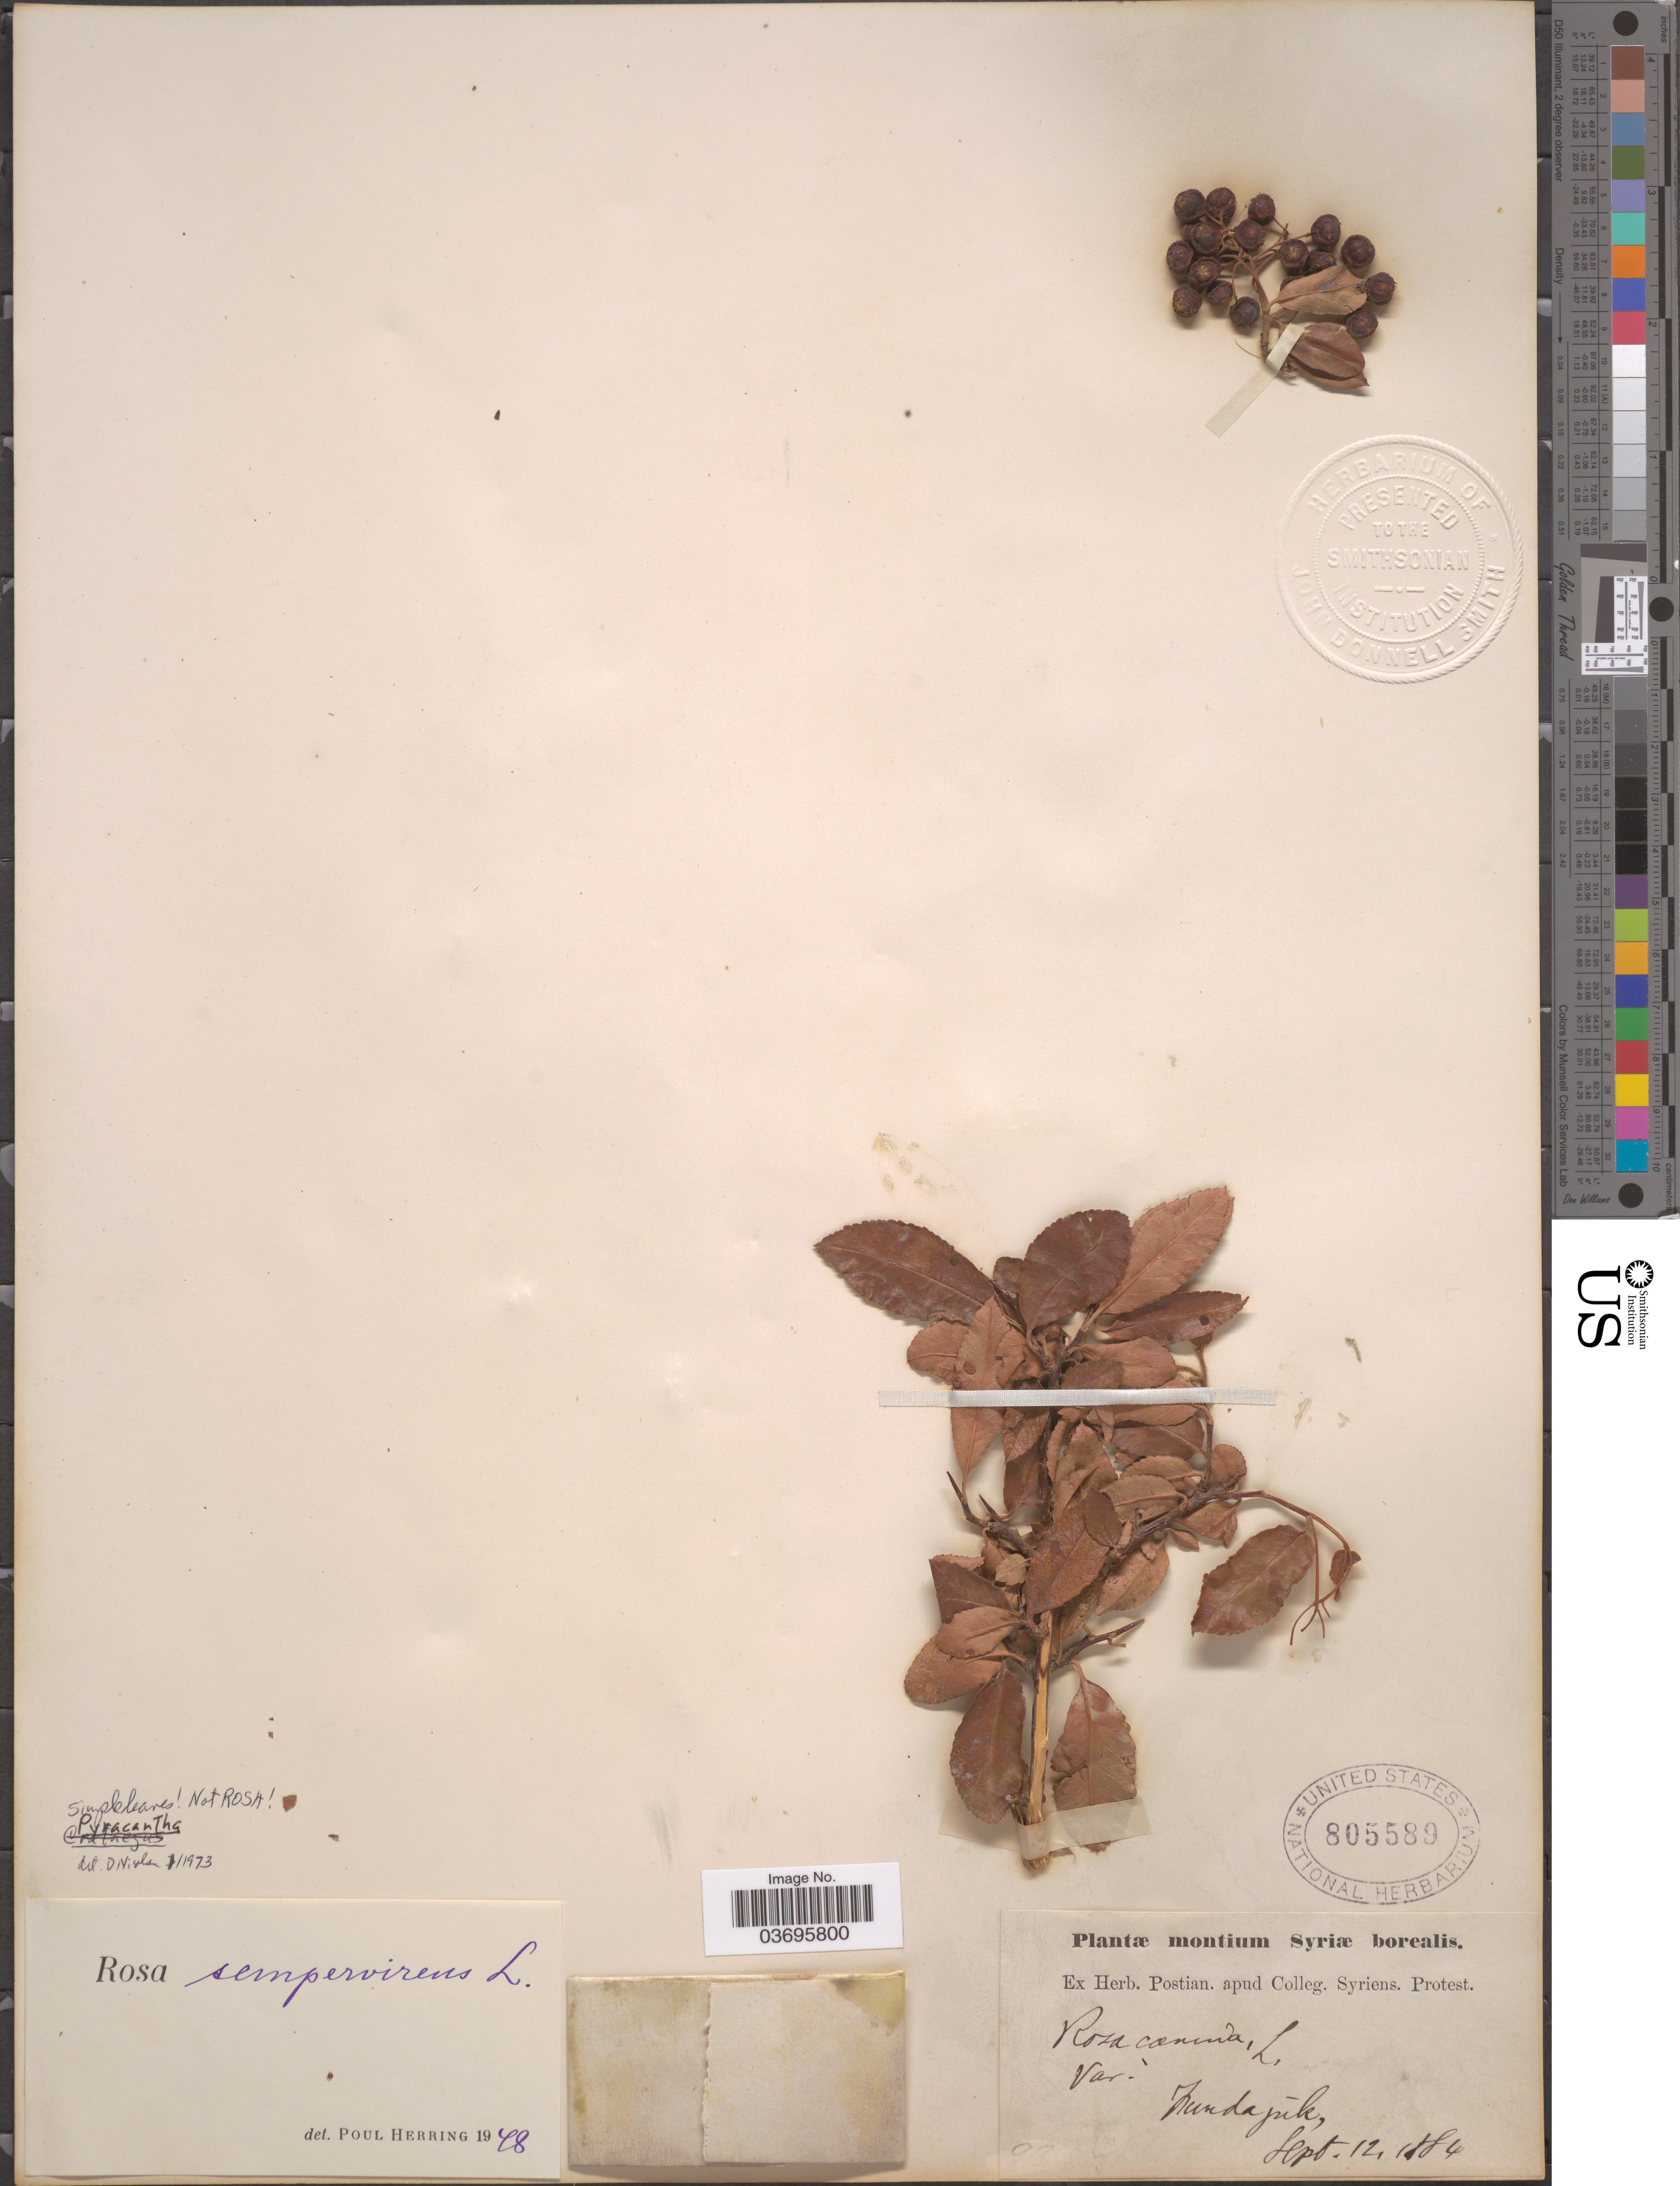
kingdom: Plantae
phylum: Tracheophyta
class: Magnoliopsida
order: Rosales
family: Rosaceae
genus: Pyracantha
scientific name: Pyracantha sp.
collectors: ex herb. Postian. apud Colleg. Syriens. Protest. USE "Fannie P. A. Shepard" (10308853) AS PRIMARY COLLECTOR INSTEAD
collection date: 1884-09-12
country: Syria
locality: Montium Syriæ borealis. Lundapik [interpreted].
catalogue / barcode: US 805589